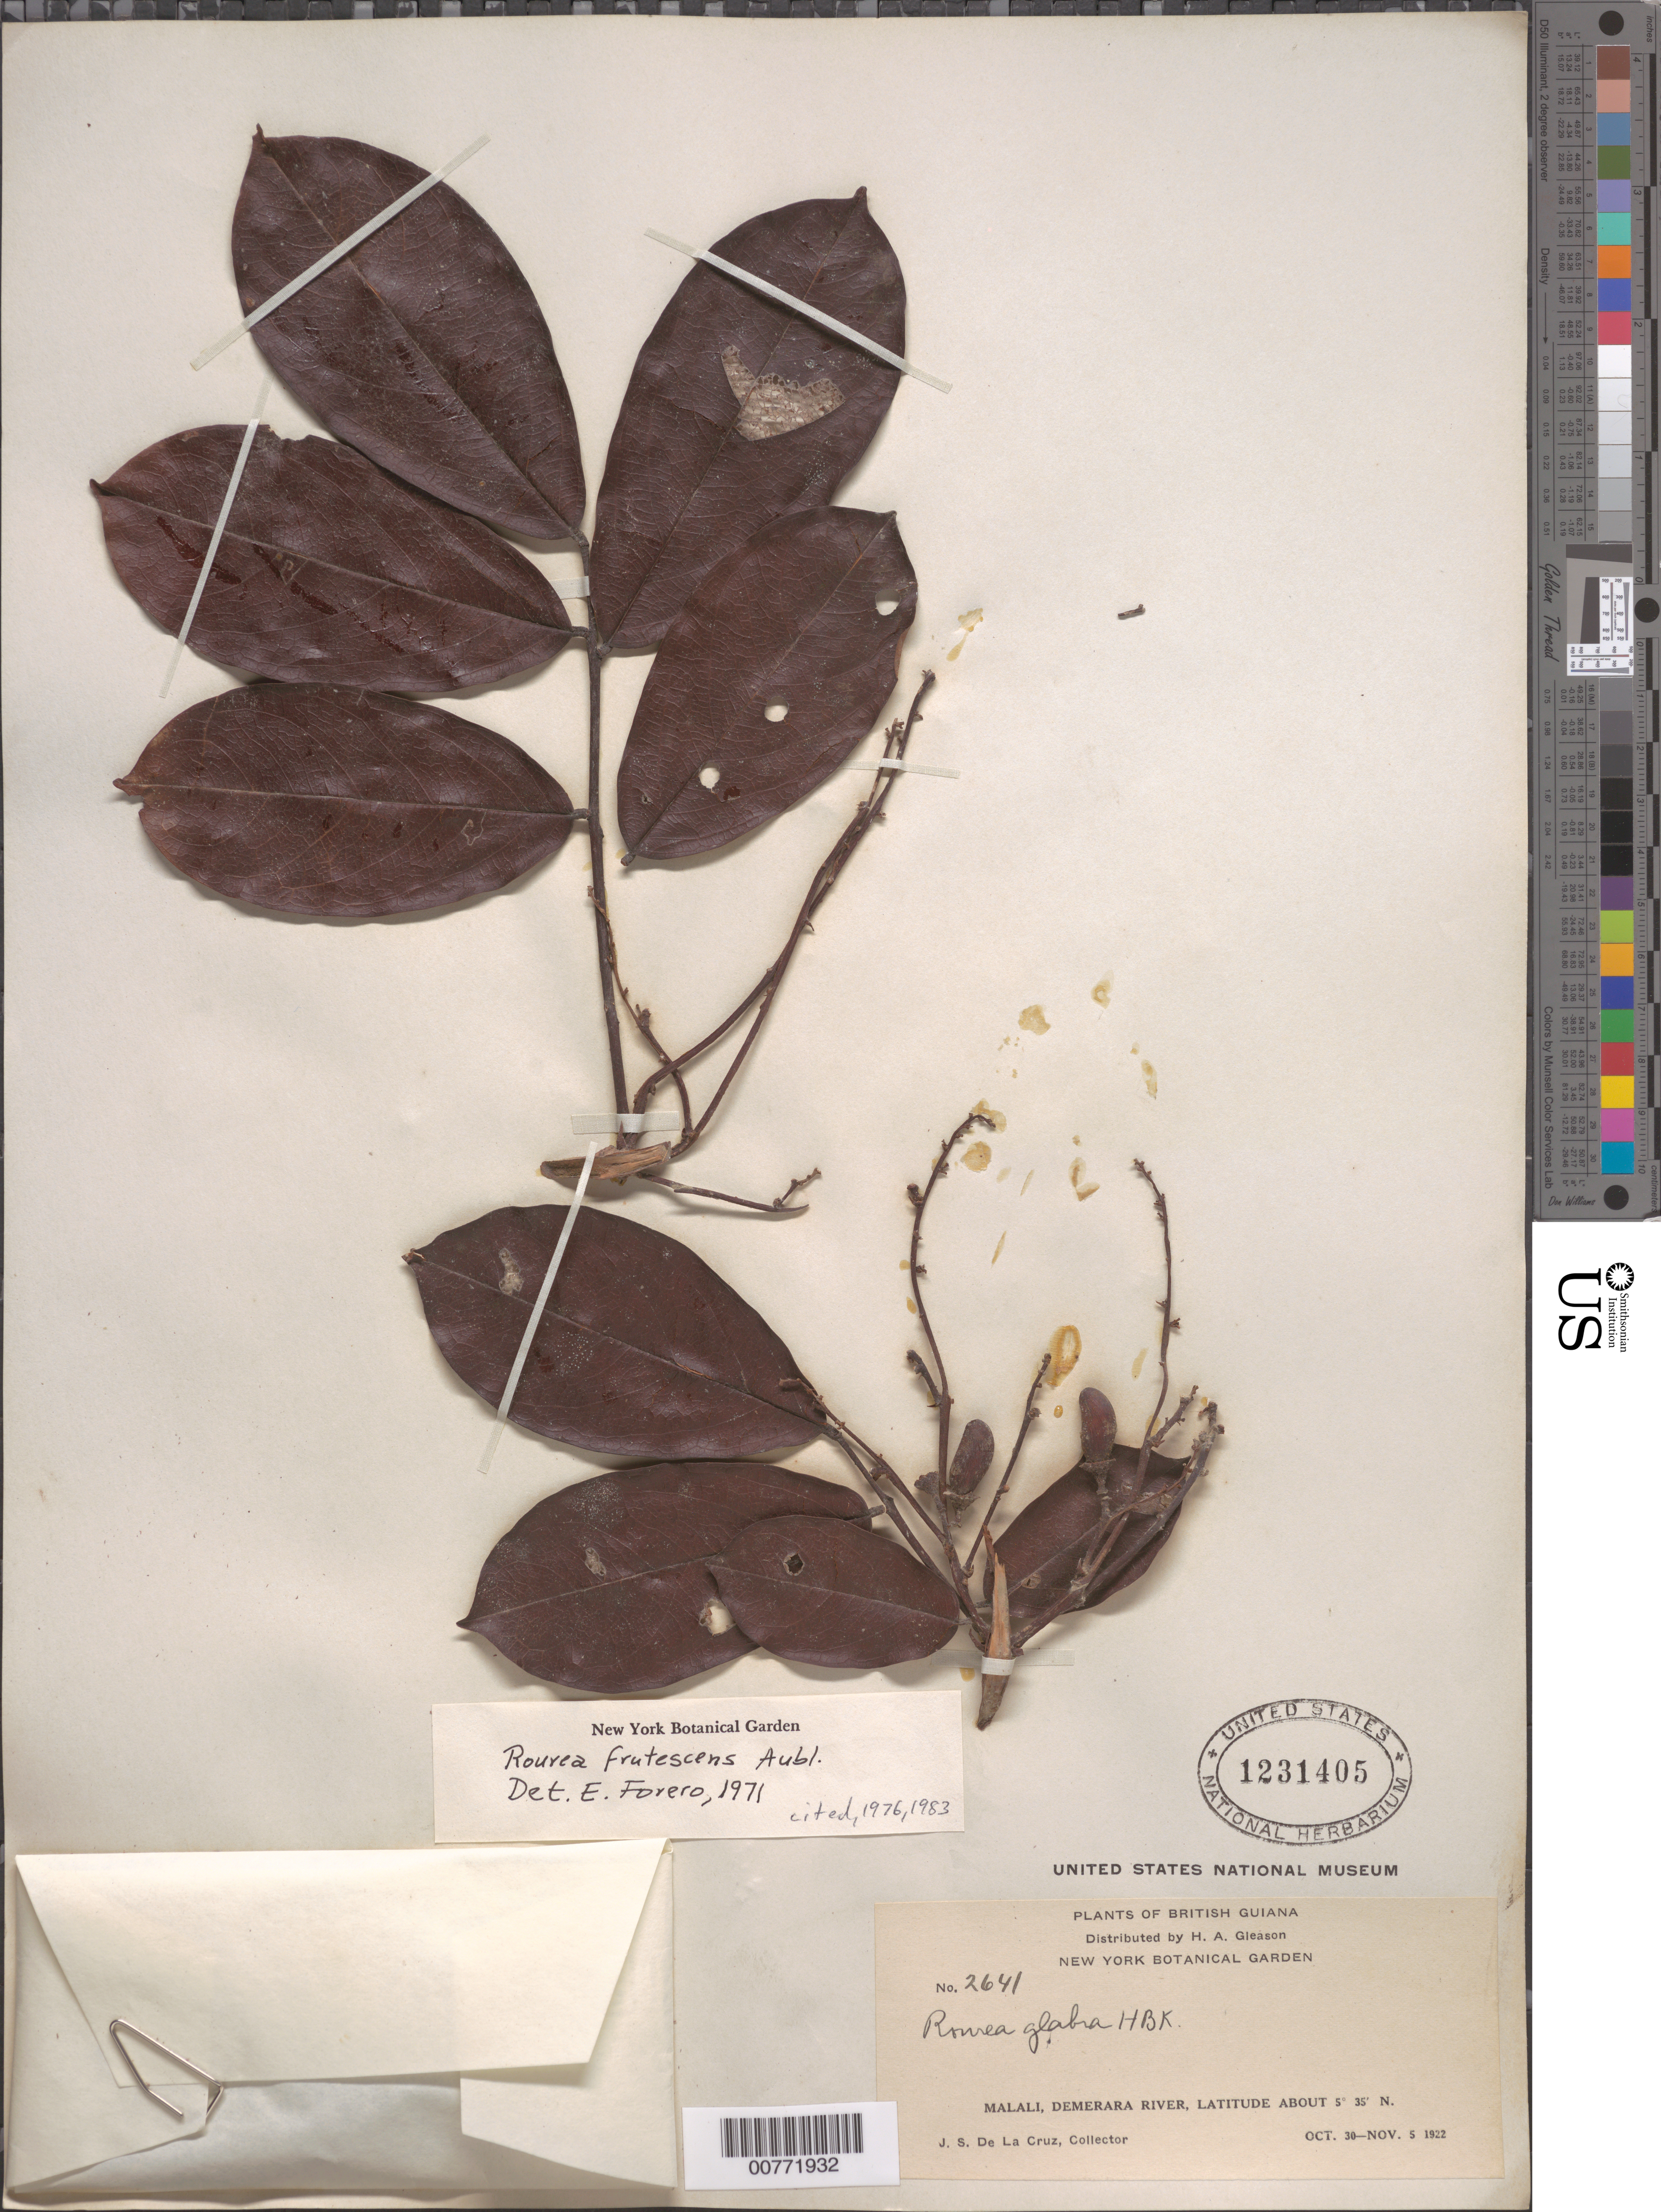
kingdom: Plantae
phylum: Tracheophyta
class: Magnoliopsida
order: Oxalidales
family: Connaraceae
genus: Rourea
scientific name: Rourea frutescens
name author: Aubl.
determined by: Forero, E.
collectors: J. S. de la Cruz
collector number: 2641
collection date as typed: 30-Oct-22 to 5-Nov-22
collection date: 1922-10-30/1922-11-05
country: Guyana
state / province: U. Demerara-Berbice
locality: Malali, Demerara R.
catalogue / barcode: US 1231405